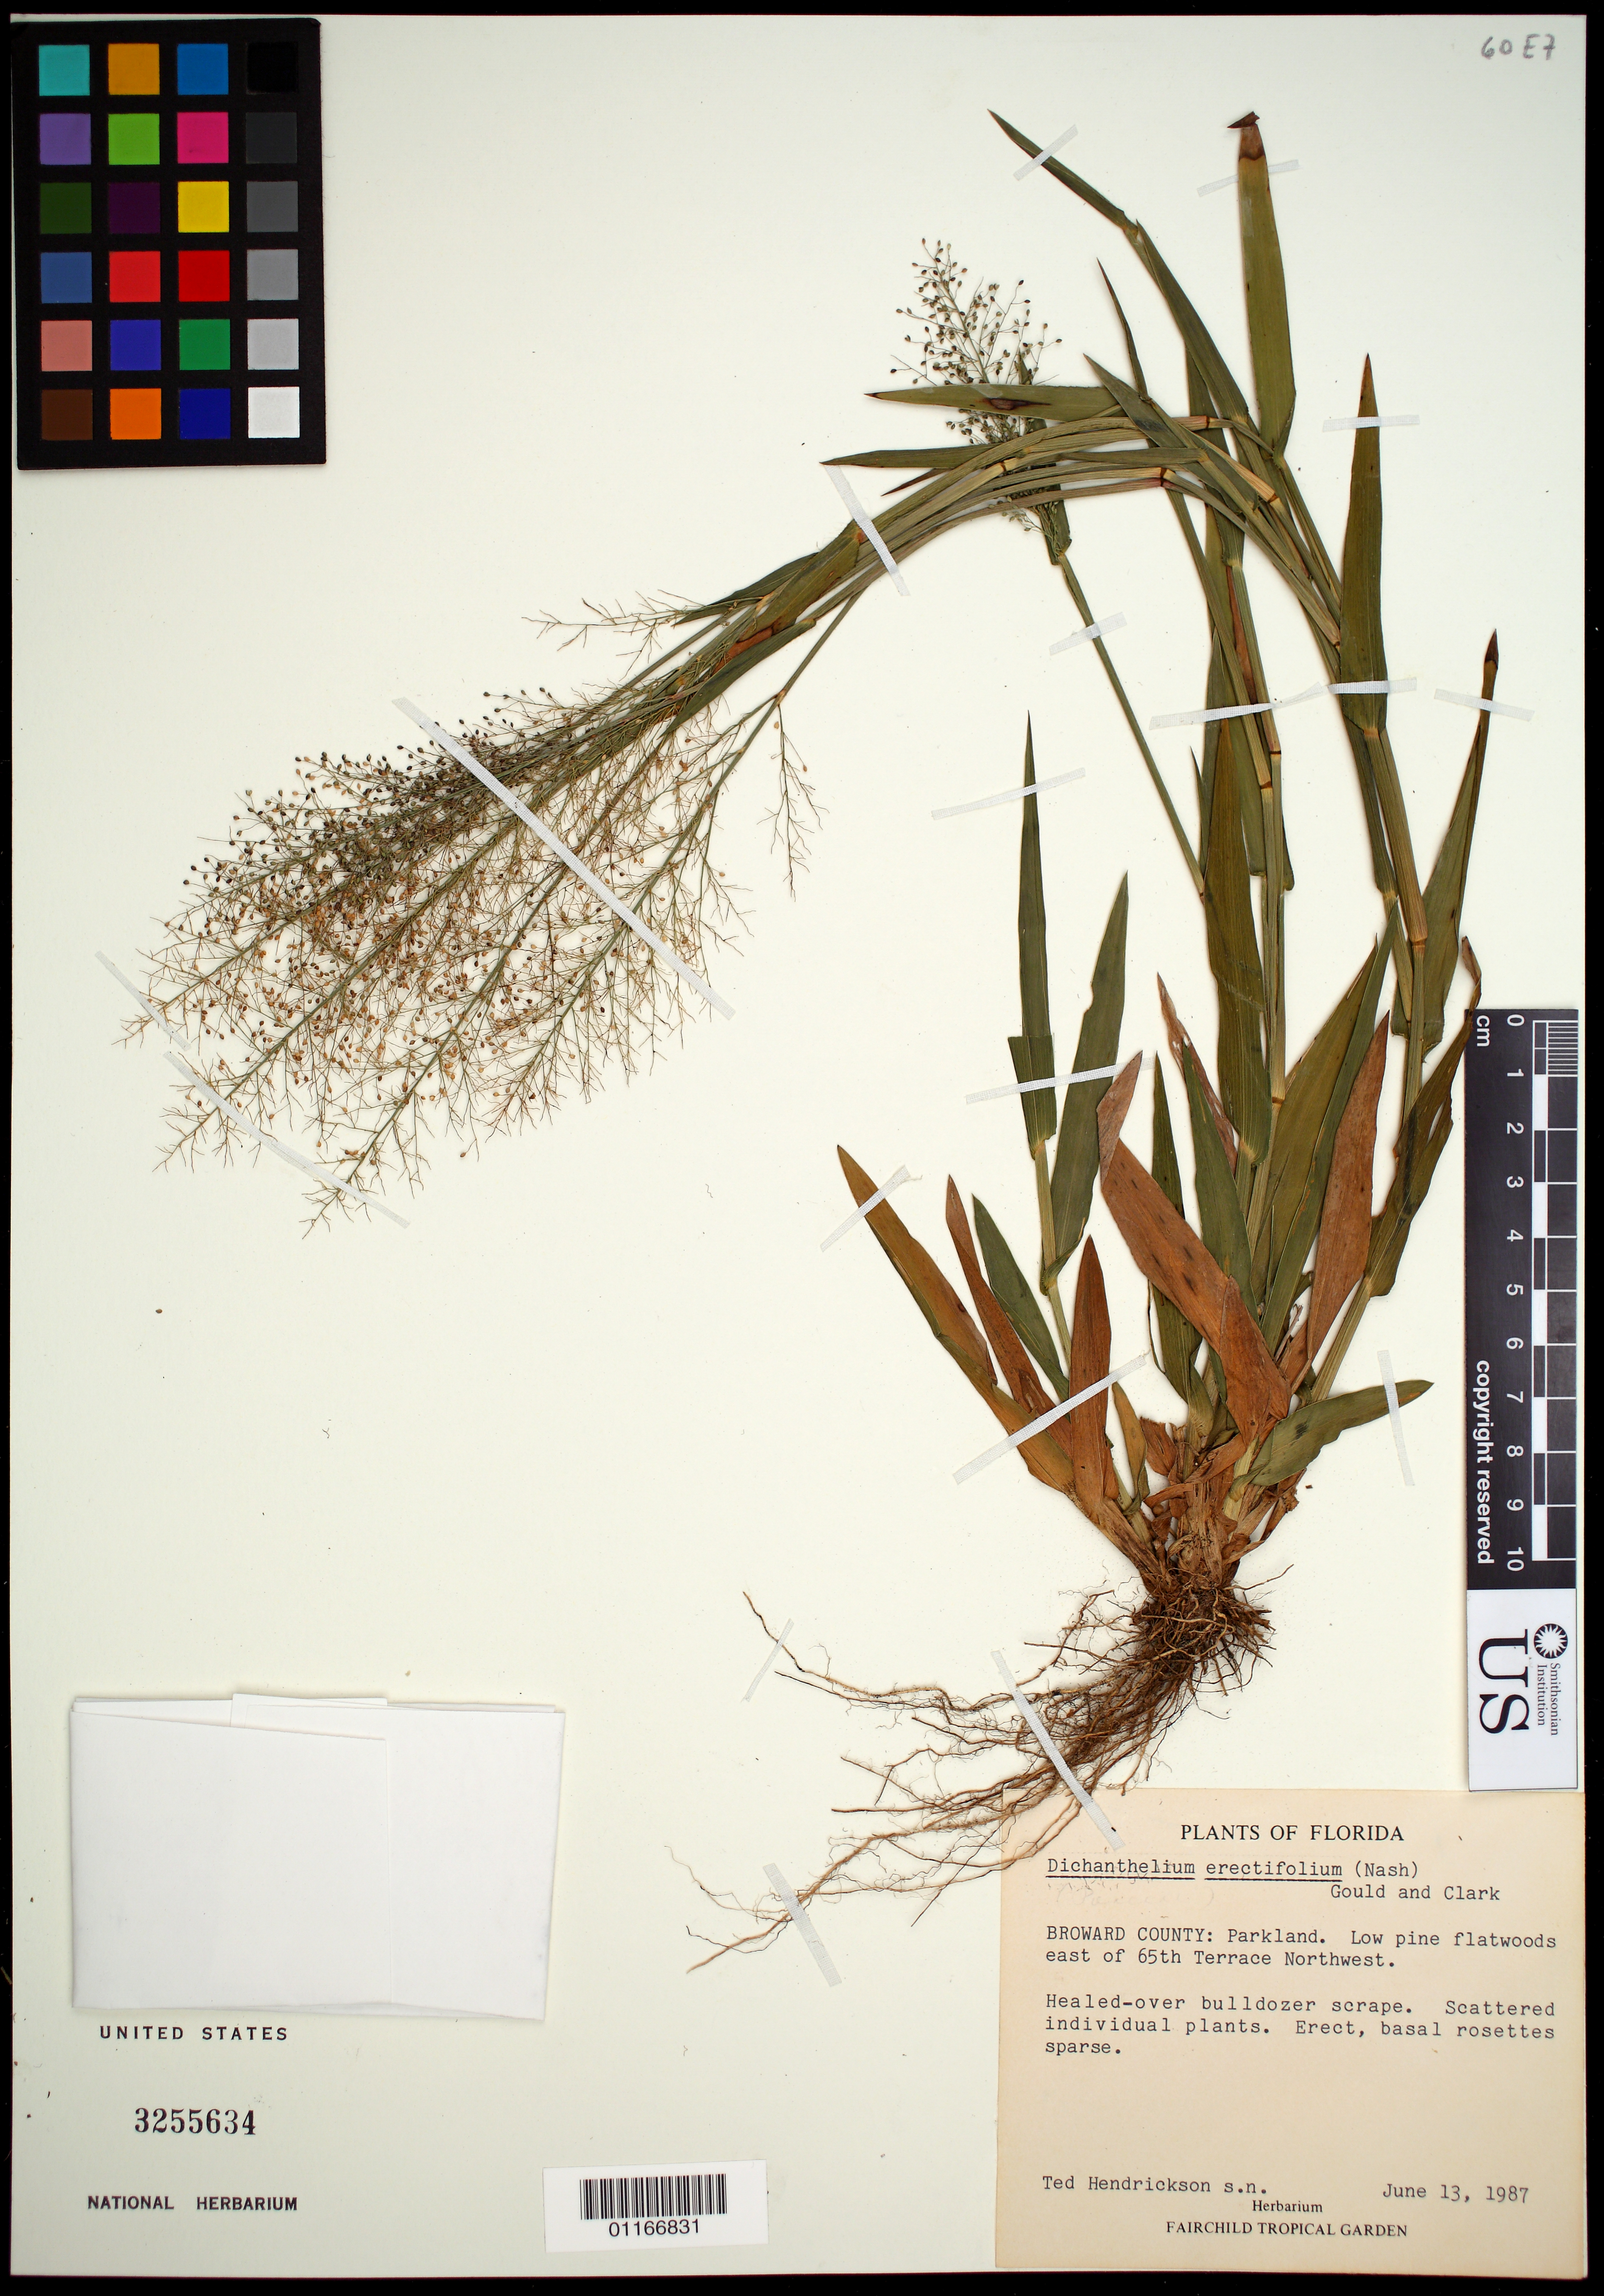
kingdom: Plantae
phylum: Tracheophyta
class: Liliopsida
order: Poales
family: Poaceae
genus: Dichanthelium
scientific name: Dichanthelium sphaerocarpon var. floridanum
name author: (Vasey) Davidse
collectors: T. Hendrickson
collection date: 1987-06-13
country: United States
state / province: Florida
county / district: Broward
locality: Parkland. Low pine flatwoods east of 65th Terrace Northwest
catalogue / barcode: US 3255634